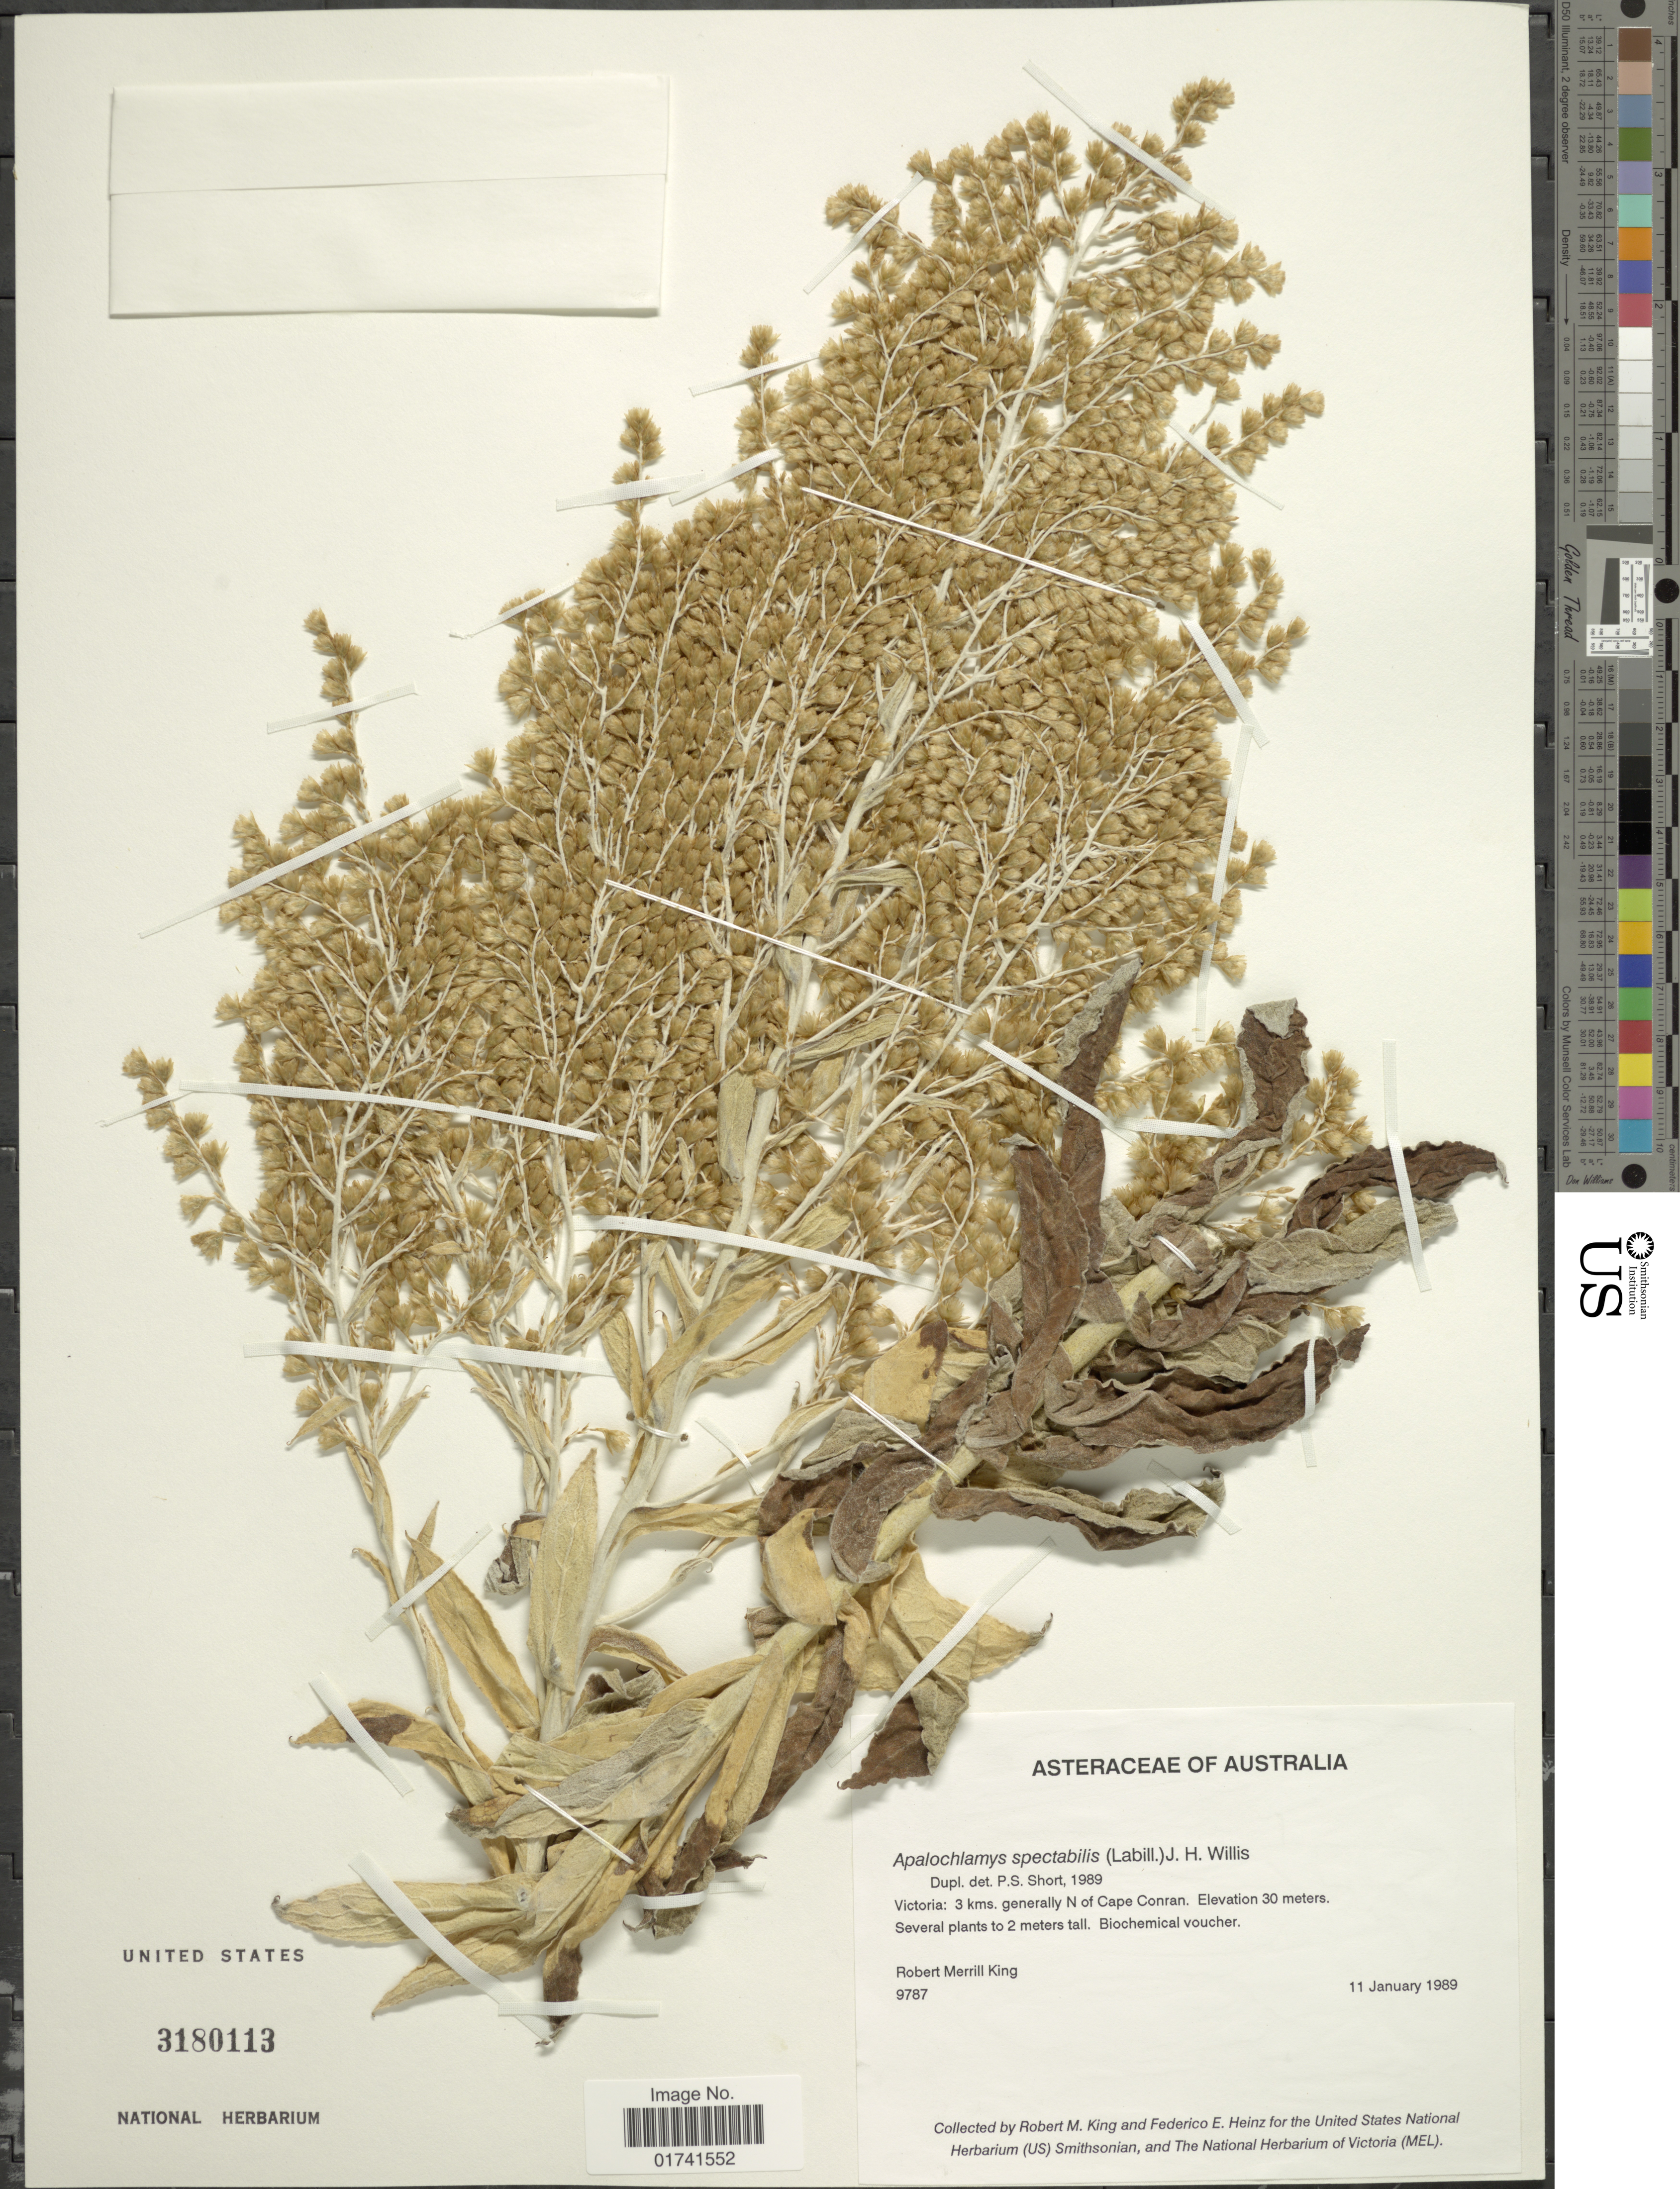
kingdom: Plantae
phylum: Tracheophyta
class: Magnoliopsida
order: Asterales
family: Asteraceae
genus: Apalochlamys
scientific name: Apalochlamys spectabilis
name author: (Labill.) Steud.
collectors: R. M. King & F. Heinz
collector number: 9787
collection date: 1989-01-11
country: Australia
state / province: Victoria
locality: Victoria: 3 kms. generally N of Cape Conran.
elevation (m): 30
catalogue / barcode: US 3180113